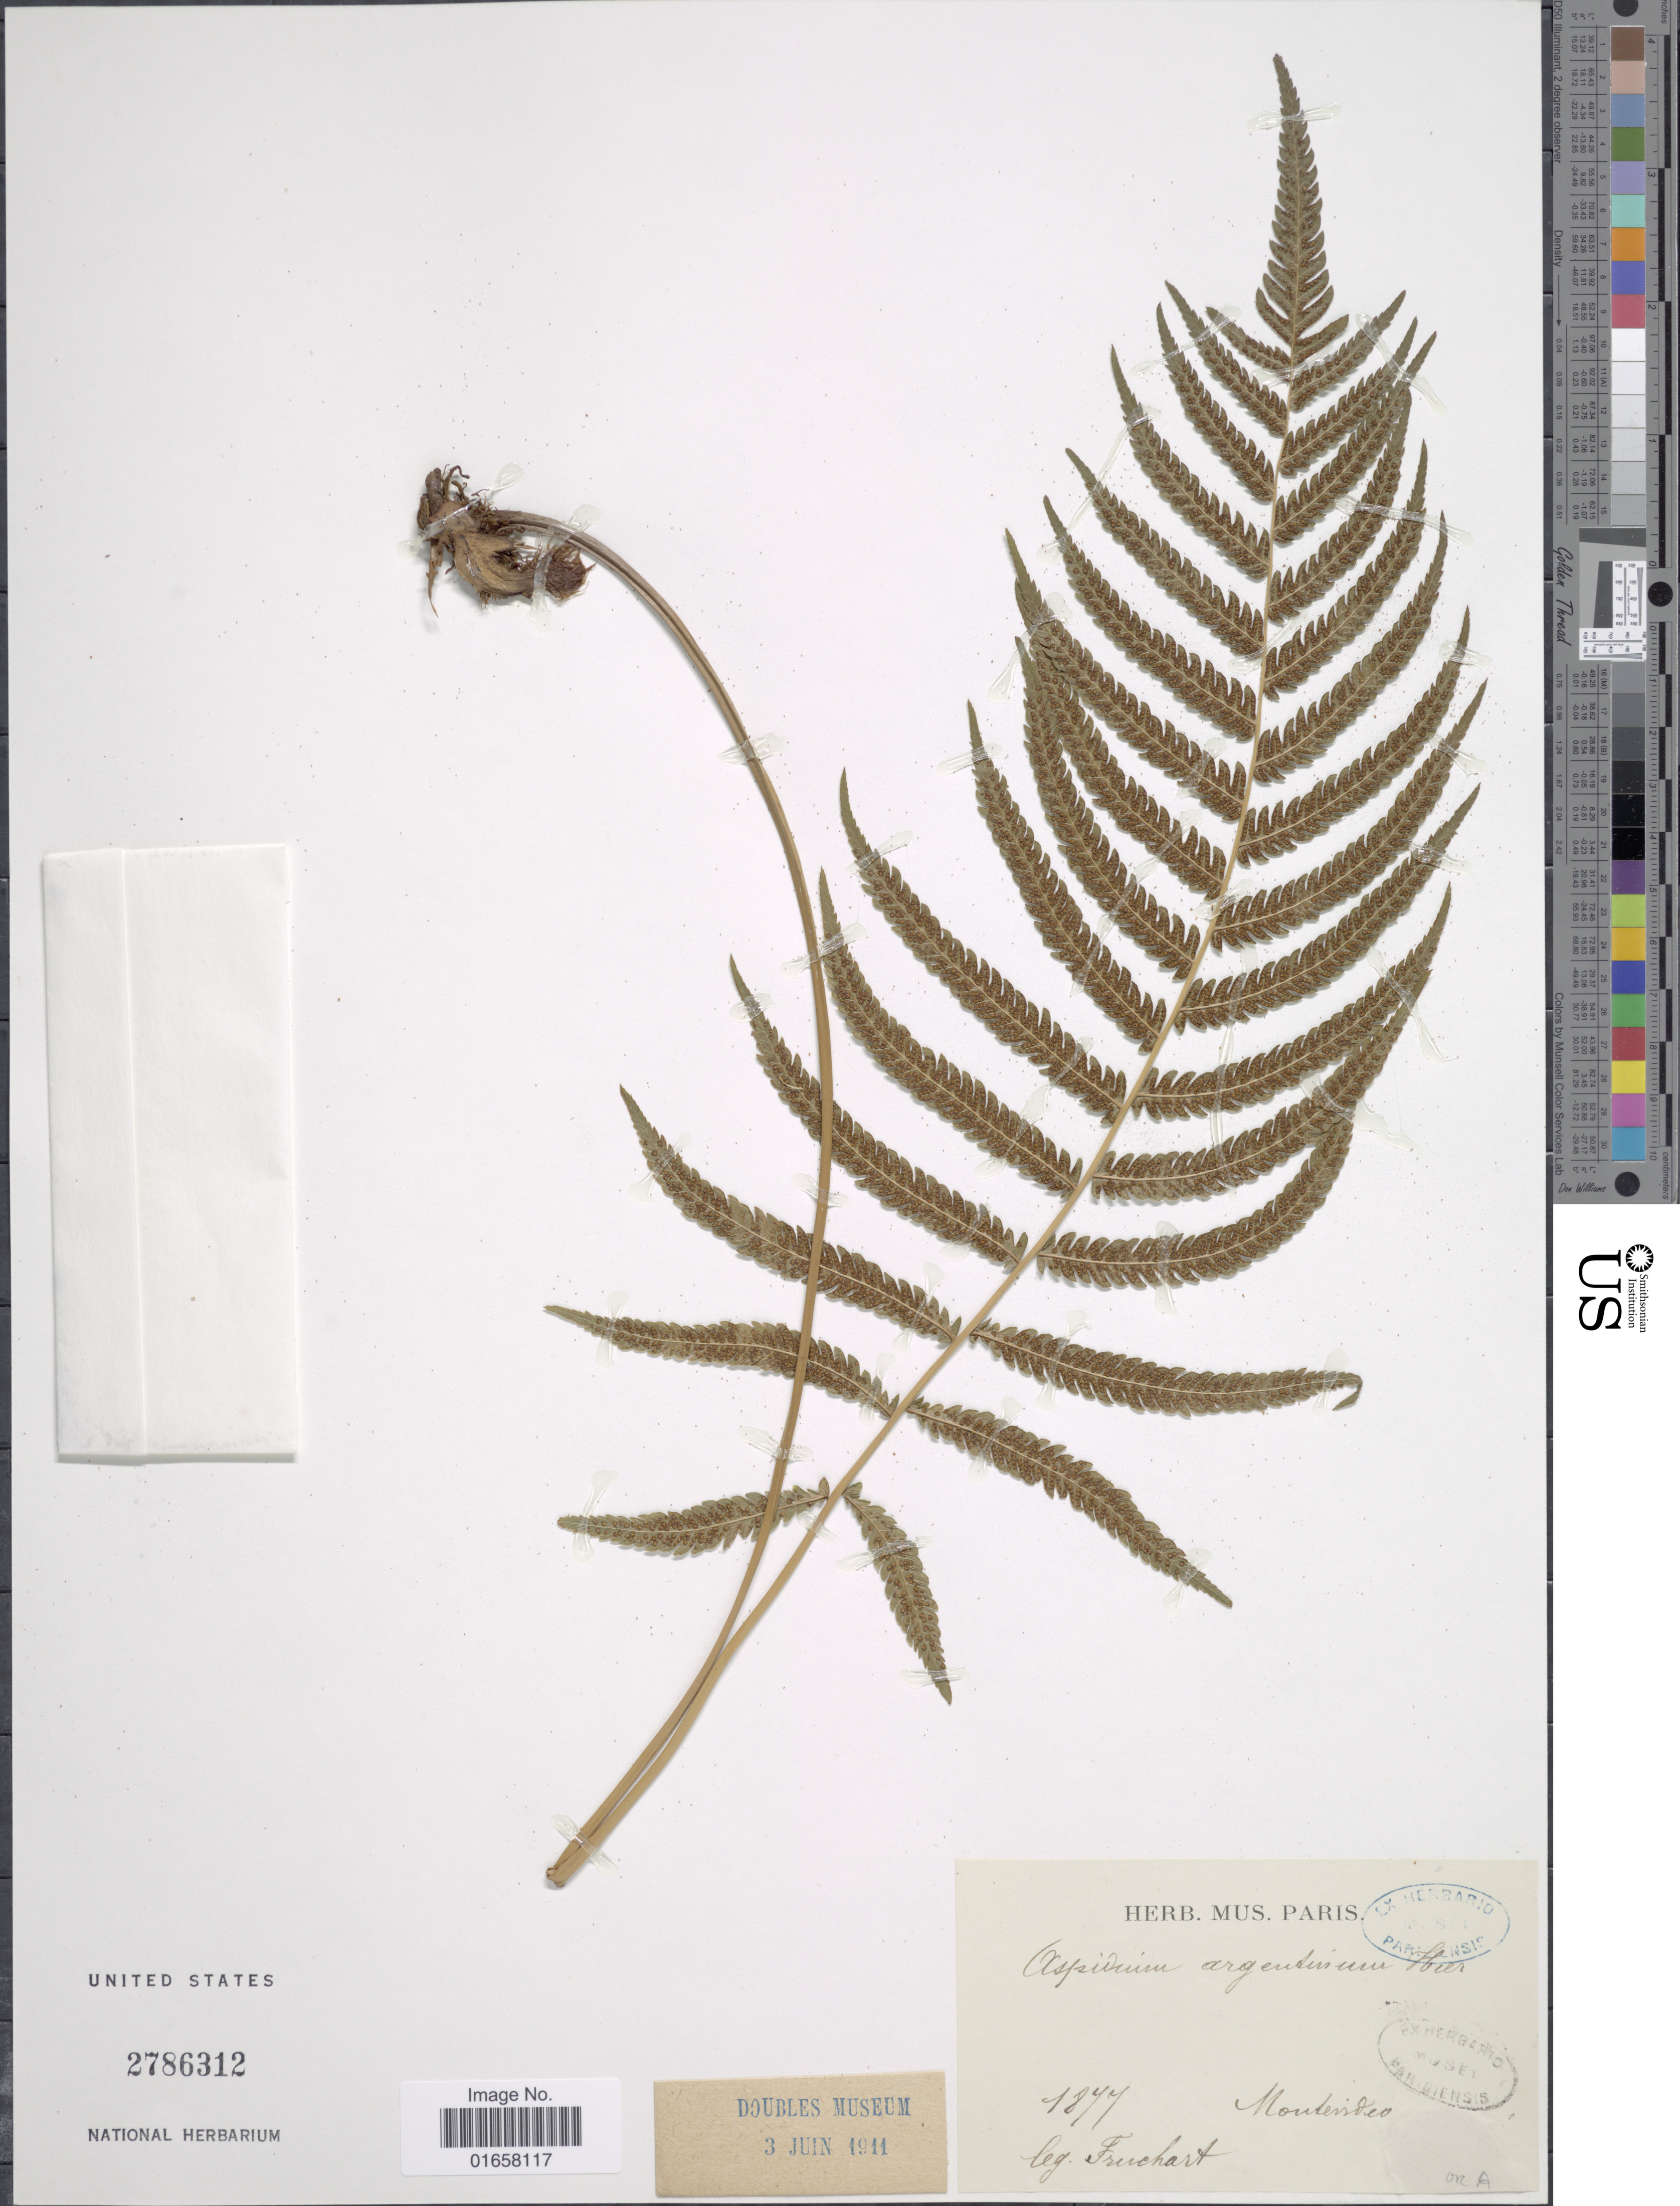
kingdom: Plantae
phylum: Tracheophyta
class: Polypodiopsida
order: Polypodiales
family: Thelypteridaceae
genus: Christella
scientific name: Christella conspersa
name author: (Schrad.) Á. Löve & D. Löve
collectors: -. Fruchard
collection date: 1877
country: Uruguay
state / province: Montevideo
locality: Montevideo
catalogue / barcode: US 2786312